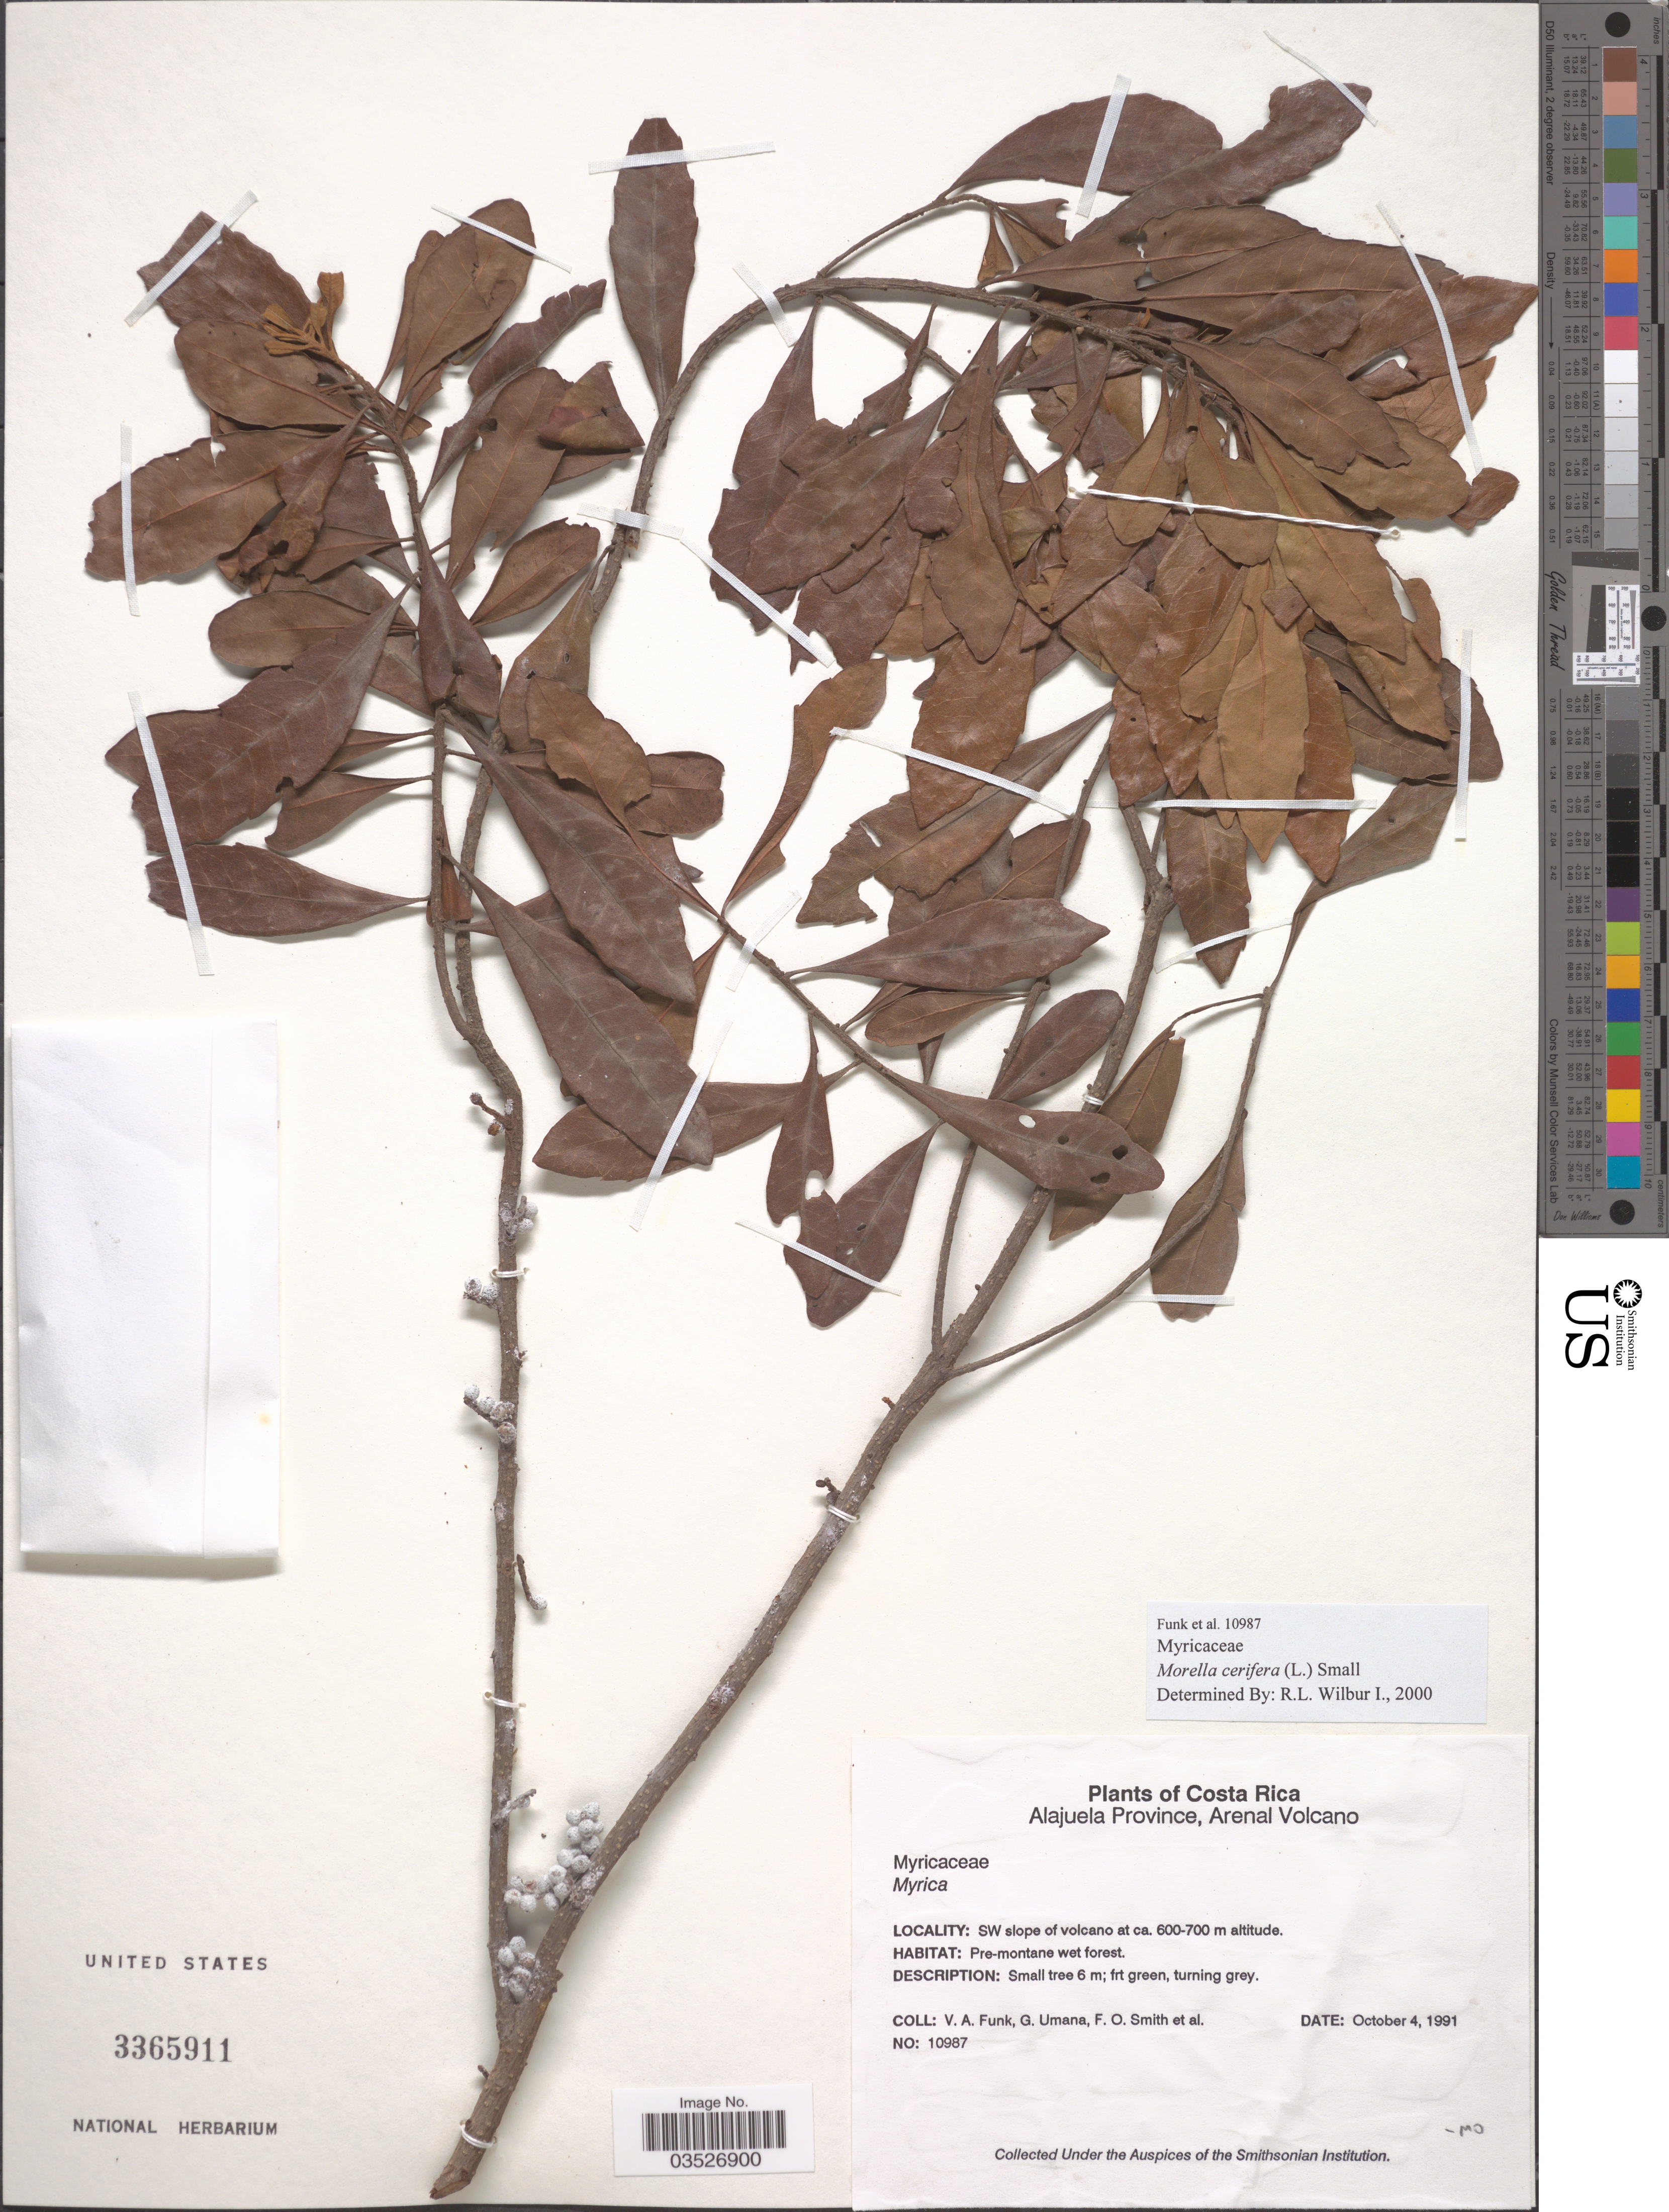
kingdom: Plantae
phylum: Tracheophyta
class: Magnoliopsida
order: Fagales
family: Myricaceae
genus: Morella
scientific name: Morella cerifera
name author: (L.) Small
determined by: Wilbur, R. L.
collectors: V. Funk, G. Umana, F. Smith & et al.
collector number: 10987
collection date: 1991-10-04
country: Costa Rica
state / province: Alajuela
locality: Arenal Volcano. SW slope of volcano.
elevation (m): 600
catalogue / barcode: US 3365911